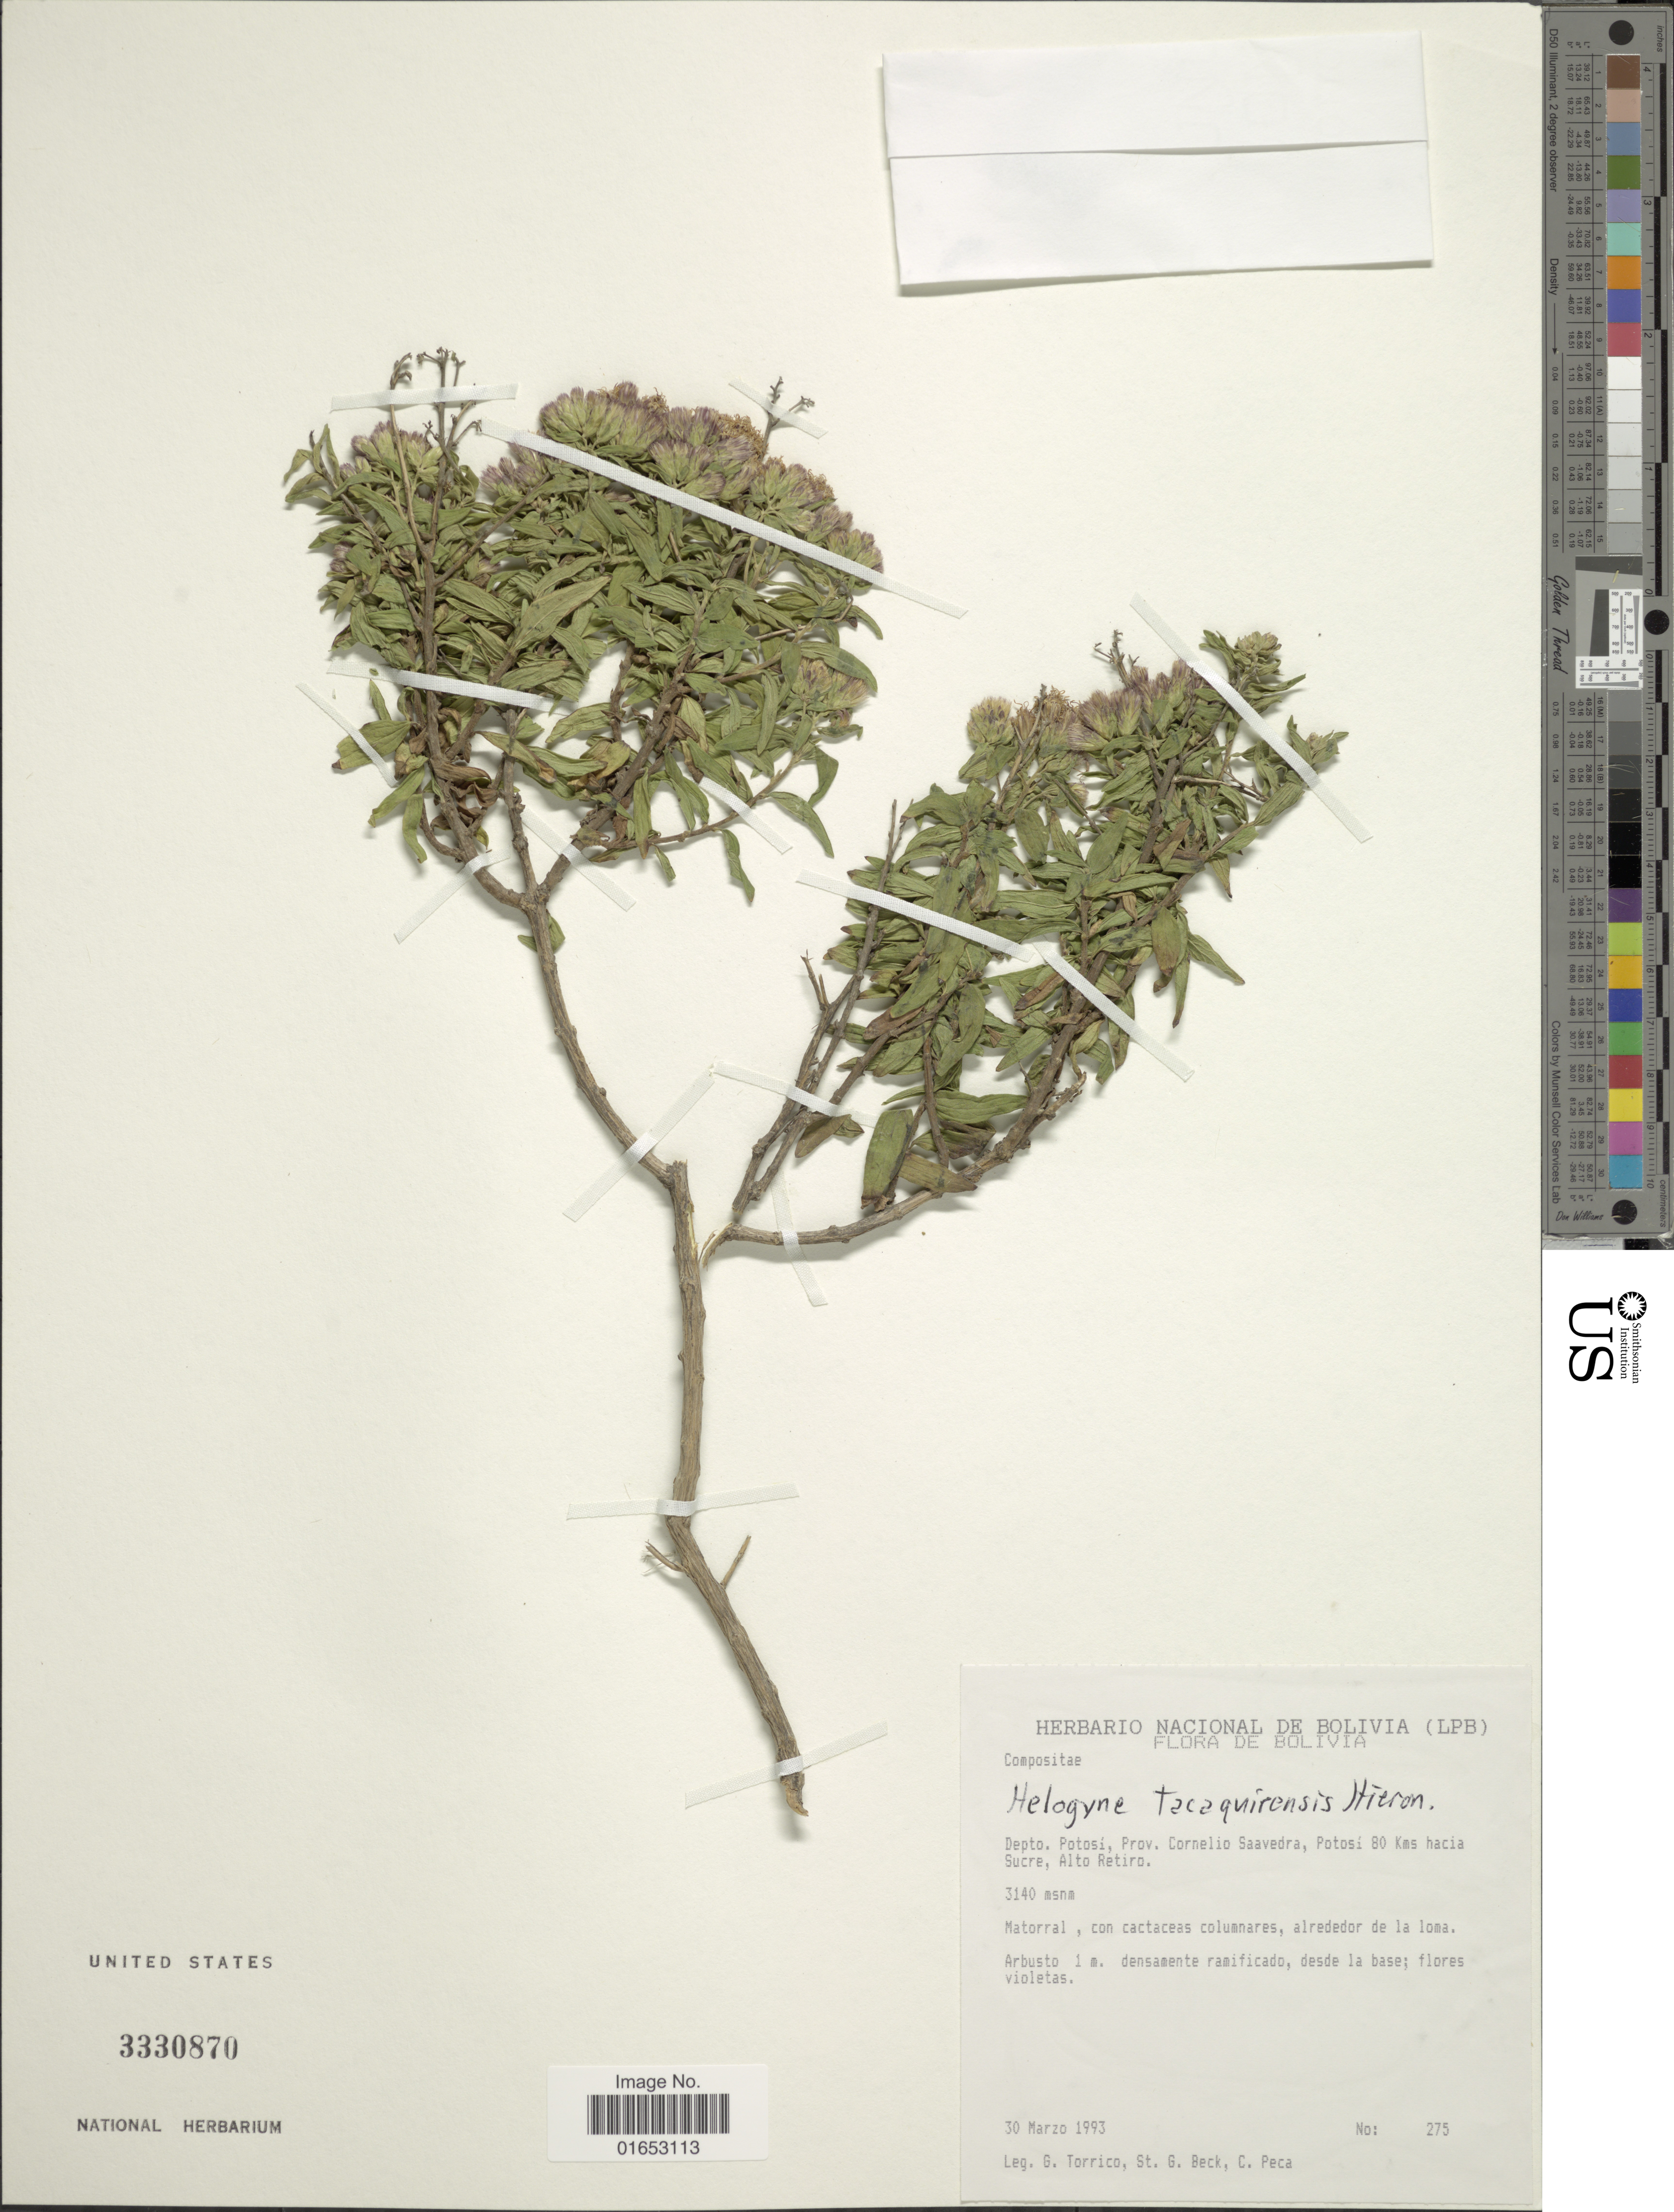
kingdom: Plantae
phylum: Tracheophyta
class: Magnoliopsida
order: Asterales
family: Asteraceae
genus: Helogyne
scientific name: Helogyne tacaquirensis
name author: Hieron. in Urban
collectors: G. Torrico, S. G. Beck & C. Peca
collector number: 275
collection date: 1993-03-30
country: Bolivia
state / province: Potosi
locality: Prov. Cornelio Saavedra, Potosi 80 Kms hacia Sucre, Alto Retiro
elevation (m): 3140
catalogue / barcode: US 3330870